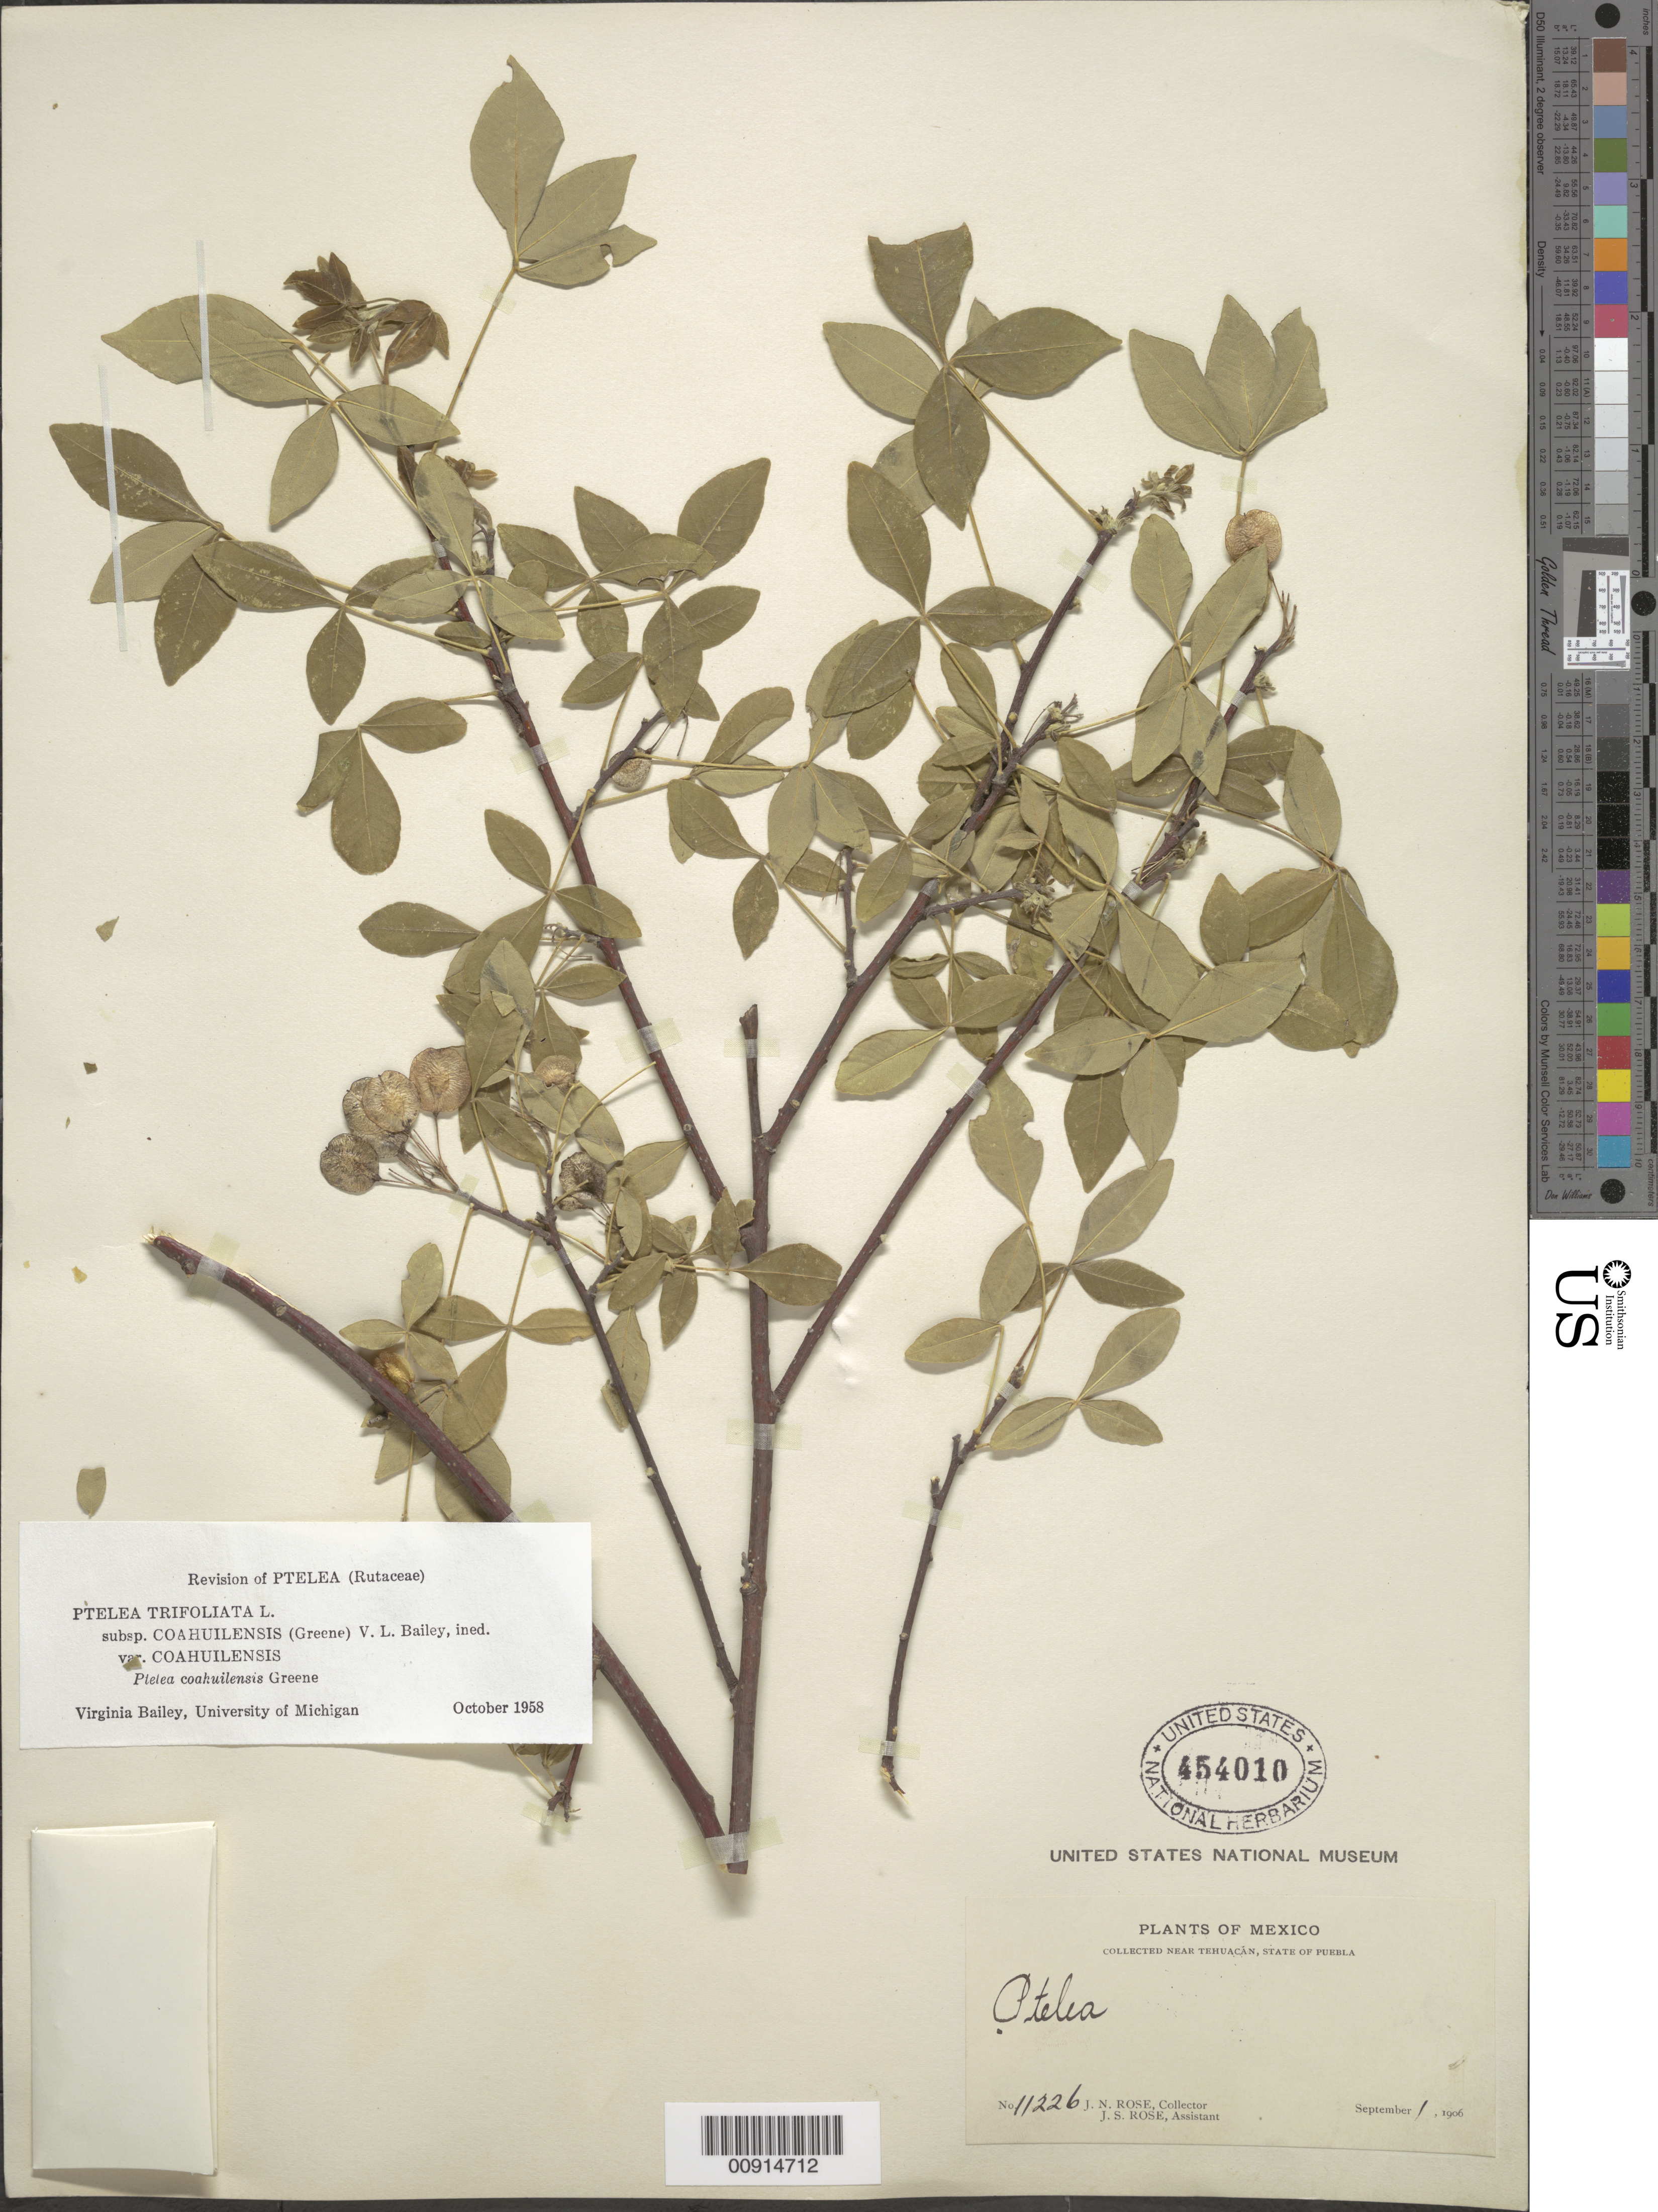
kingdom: Plantae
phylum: Tracheophyta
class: Magnoliopsida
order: Sapindales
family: Rutaceae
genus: Ptelea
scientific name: Ptelea trifoliata subsp. coahuilensis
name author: (Greene) V. L. Bailey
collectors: J. N. Rose & J. S. Rose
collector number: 11226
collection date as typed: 01 Sep 1906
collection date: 1906-09-01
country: Mexico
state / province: Puebla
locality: Near Tehuacán, State of Puebla.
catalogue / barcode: US 454010